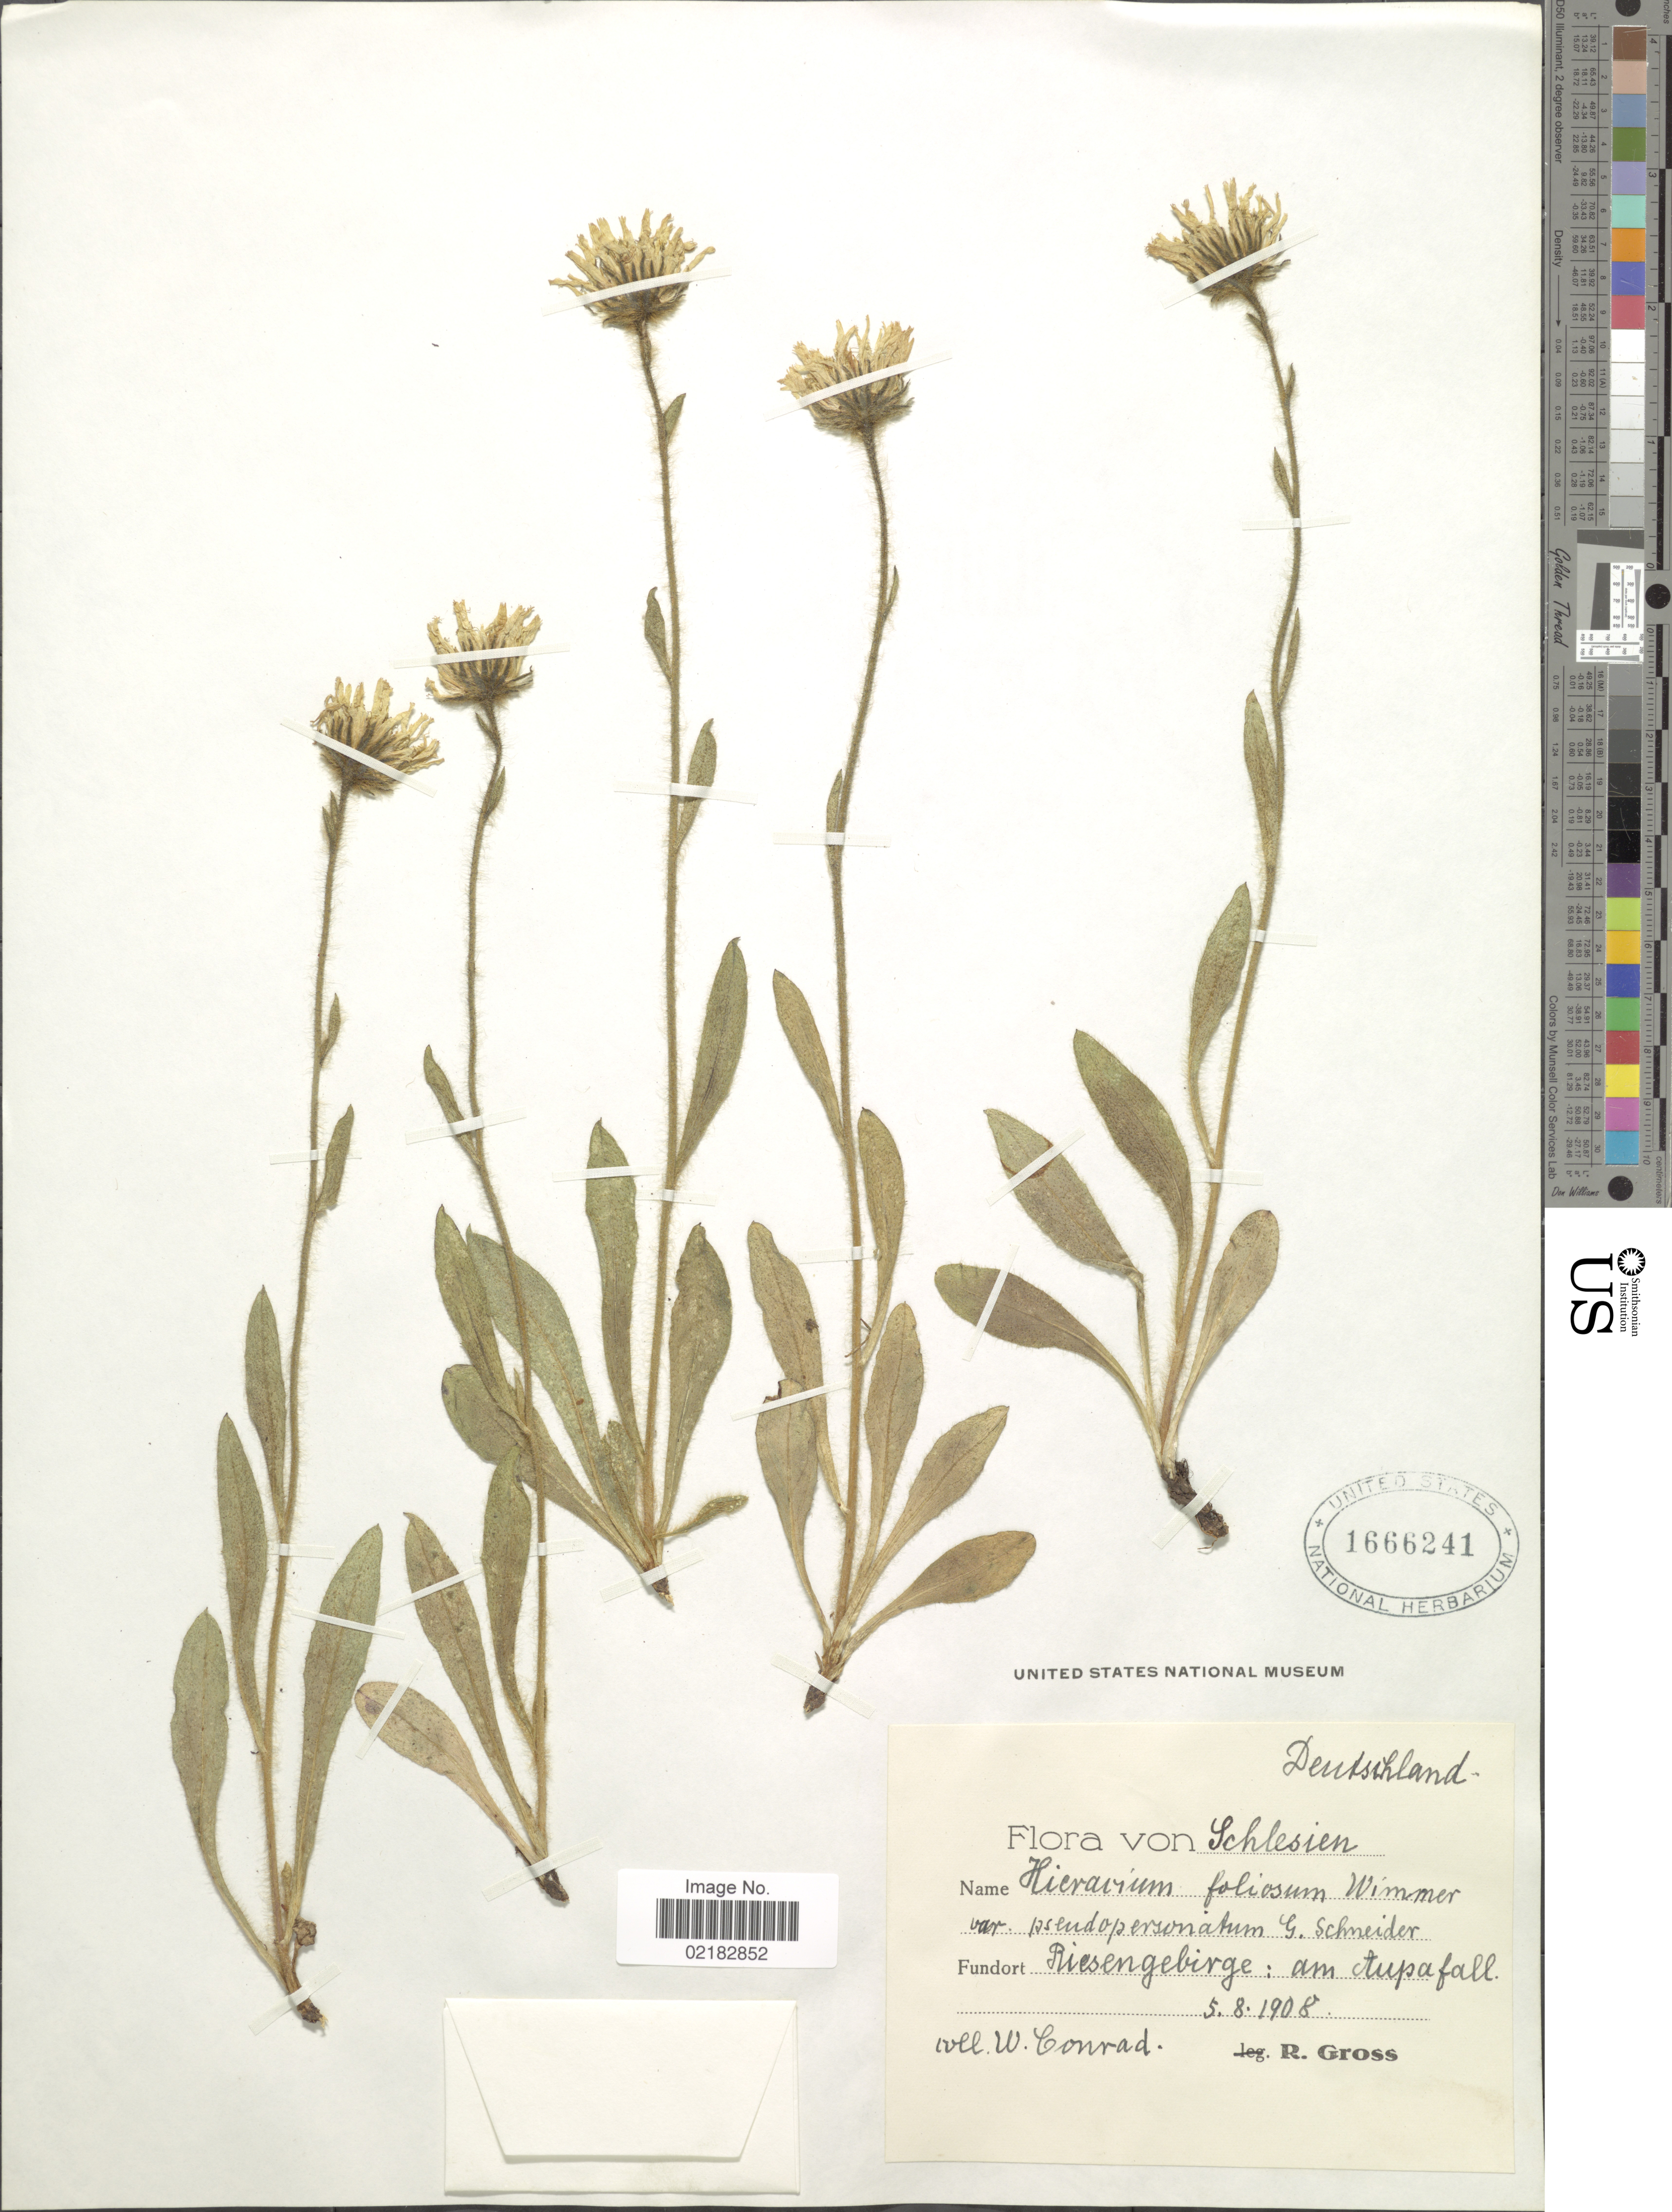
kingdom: Plantae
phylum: Tracheophyta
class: Magnoliopsida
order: Asterales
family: Asteraceae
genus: Hieracium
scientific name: Hieracium virosum subsp. foliosum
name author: (Willd.) Zahn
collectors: W. Conrad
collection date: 1908-08-05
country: Germany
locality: Schlesien, Riesengebirge: am Aupafall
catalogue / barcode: US 1666241